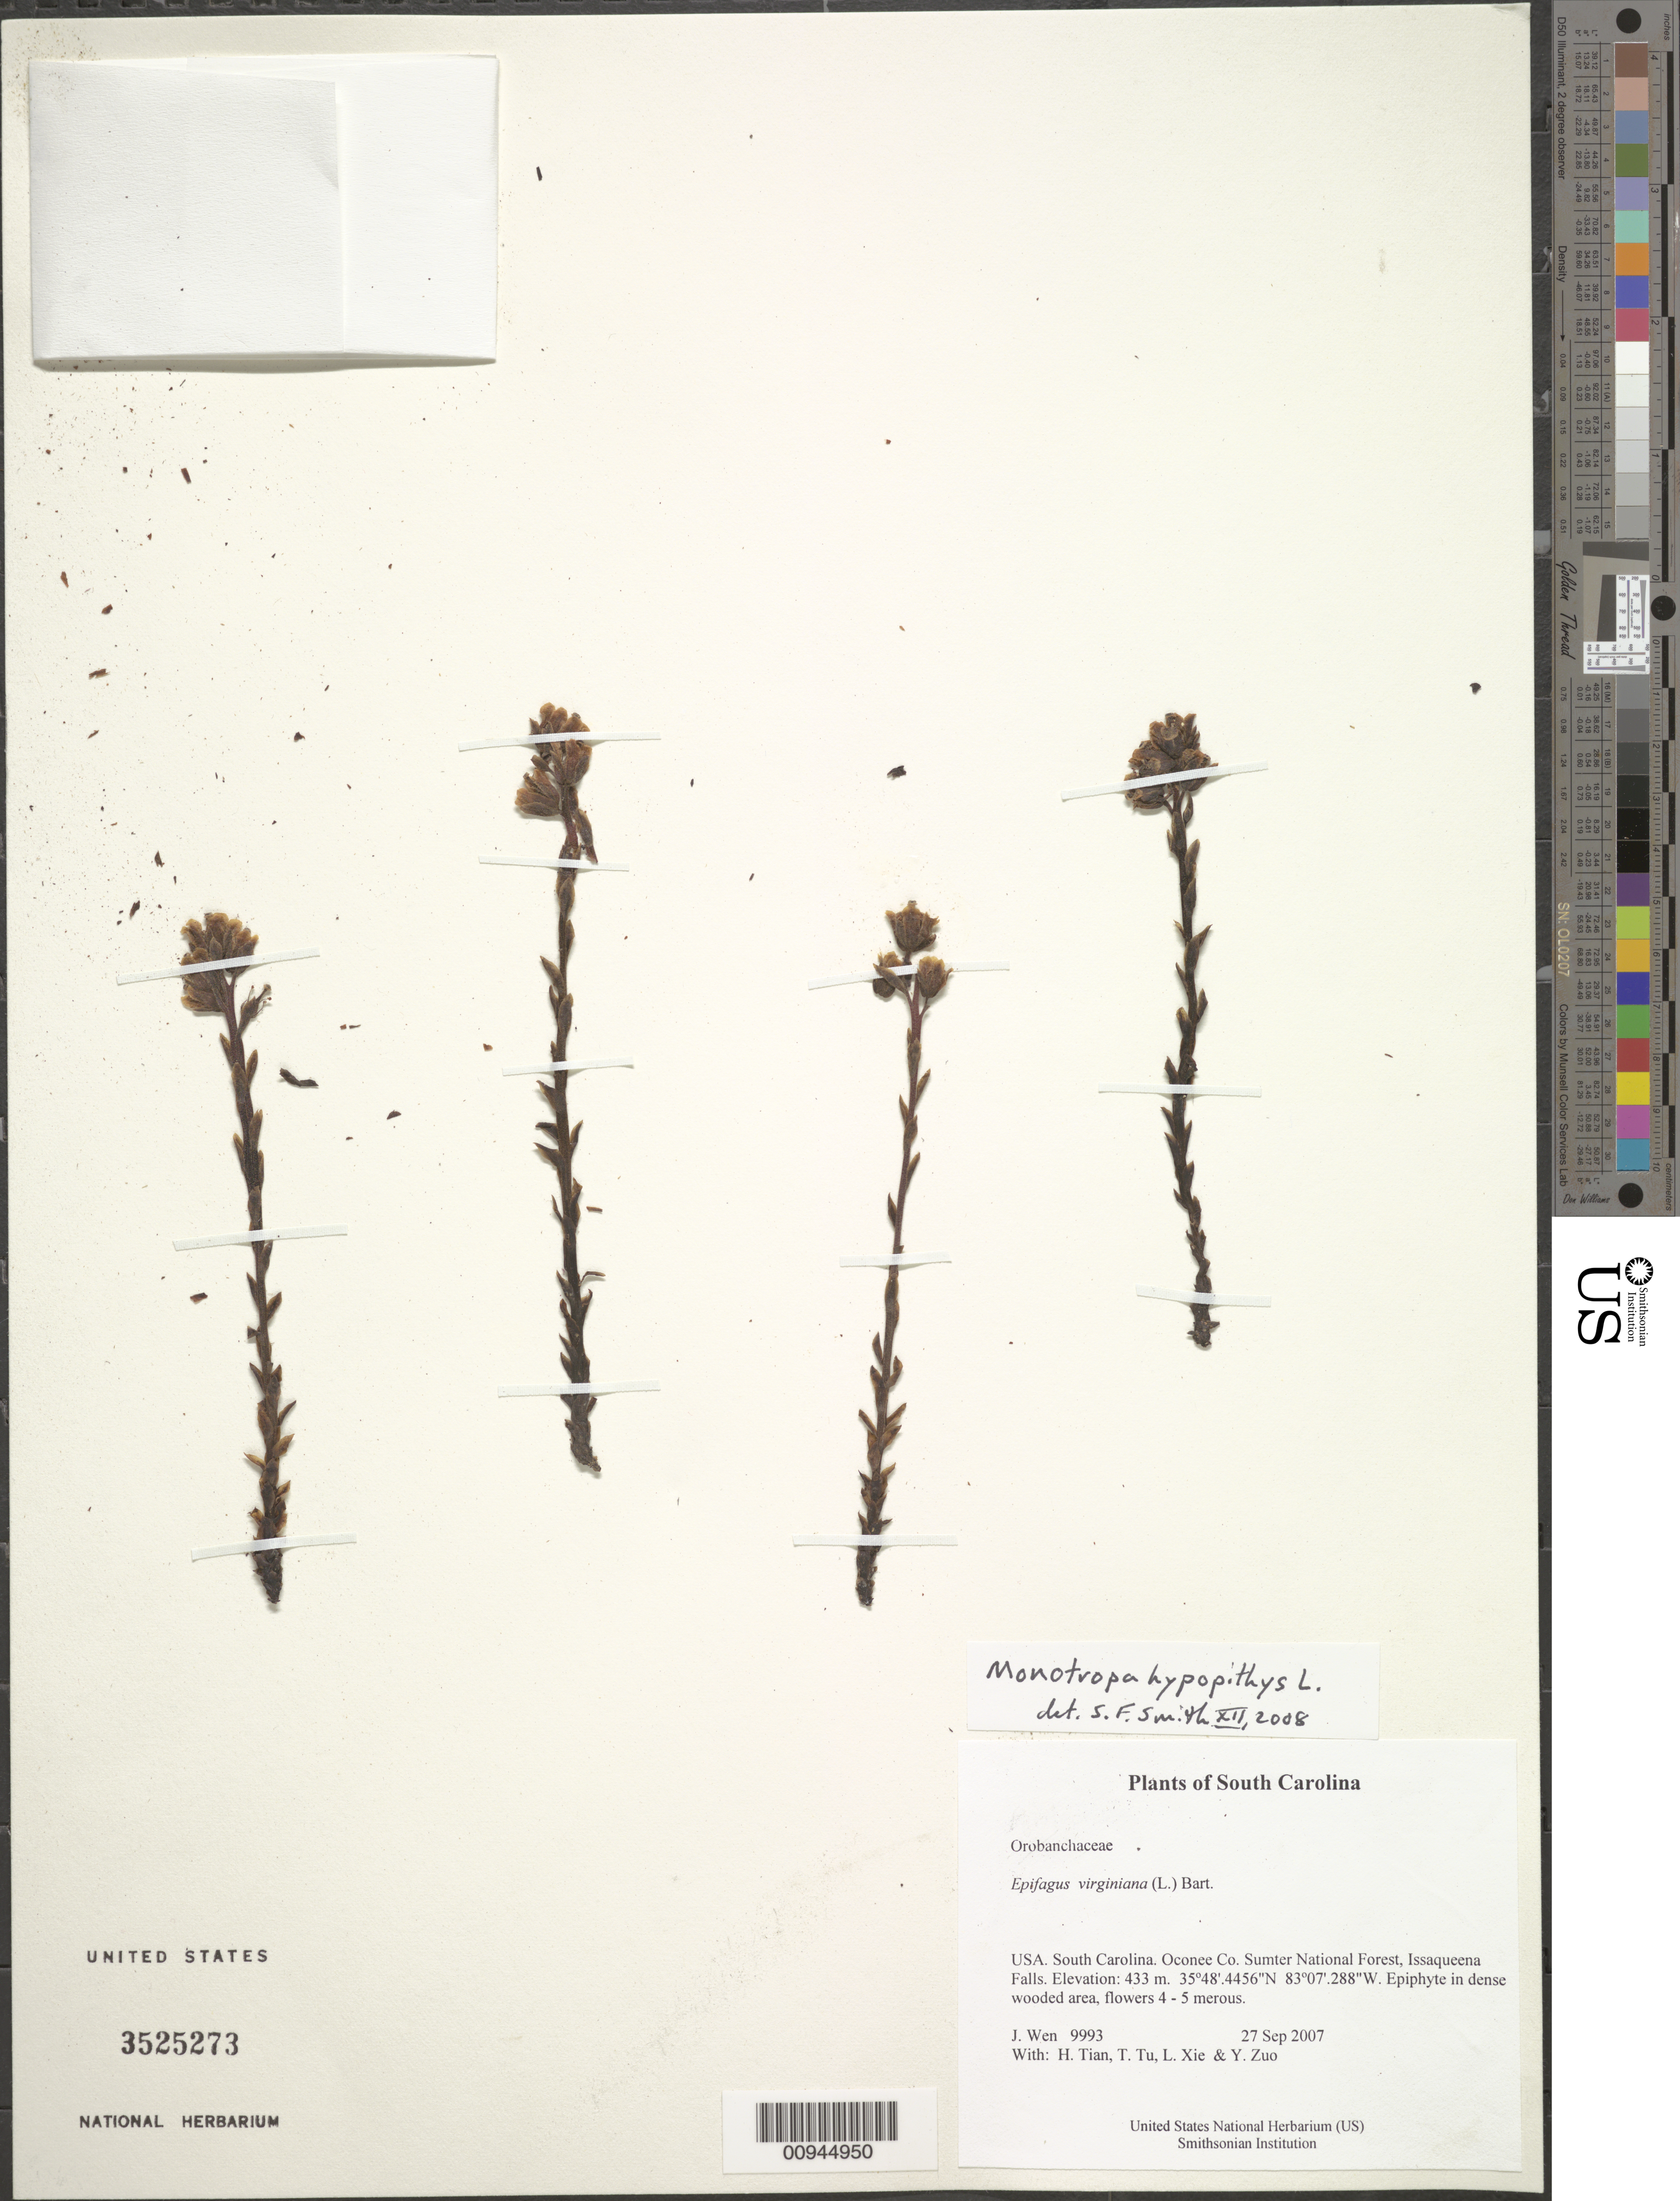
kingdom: Plantae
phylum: Tracheophyta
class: Magnoliopsida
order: Ericales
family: Ericaceae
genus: Monotropa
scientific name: Monotropa hypopitys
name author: L.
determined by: Smith, Stephen F., (US), NMNH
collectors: J. Wen, H. Tian, T. Tu, L. Xie & Y. Zuo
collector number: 9993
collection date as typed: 27 Sep 2007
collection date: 2007-09-27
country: United States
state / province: South Carolina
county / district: Oconee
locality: Sumter National Forest, Issaqueena Falls.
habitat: Dense wooded area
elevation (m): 433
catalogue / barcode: US 3525273